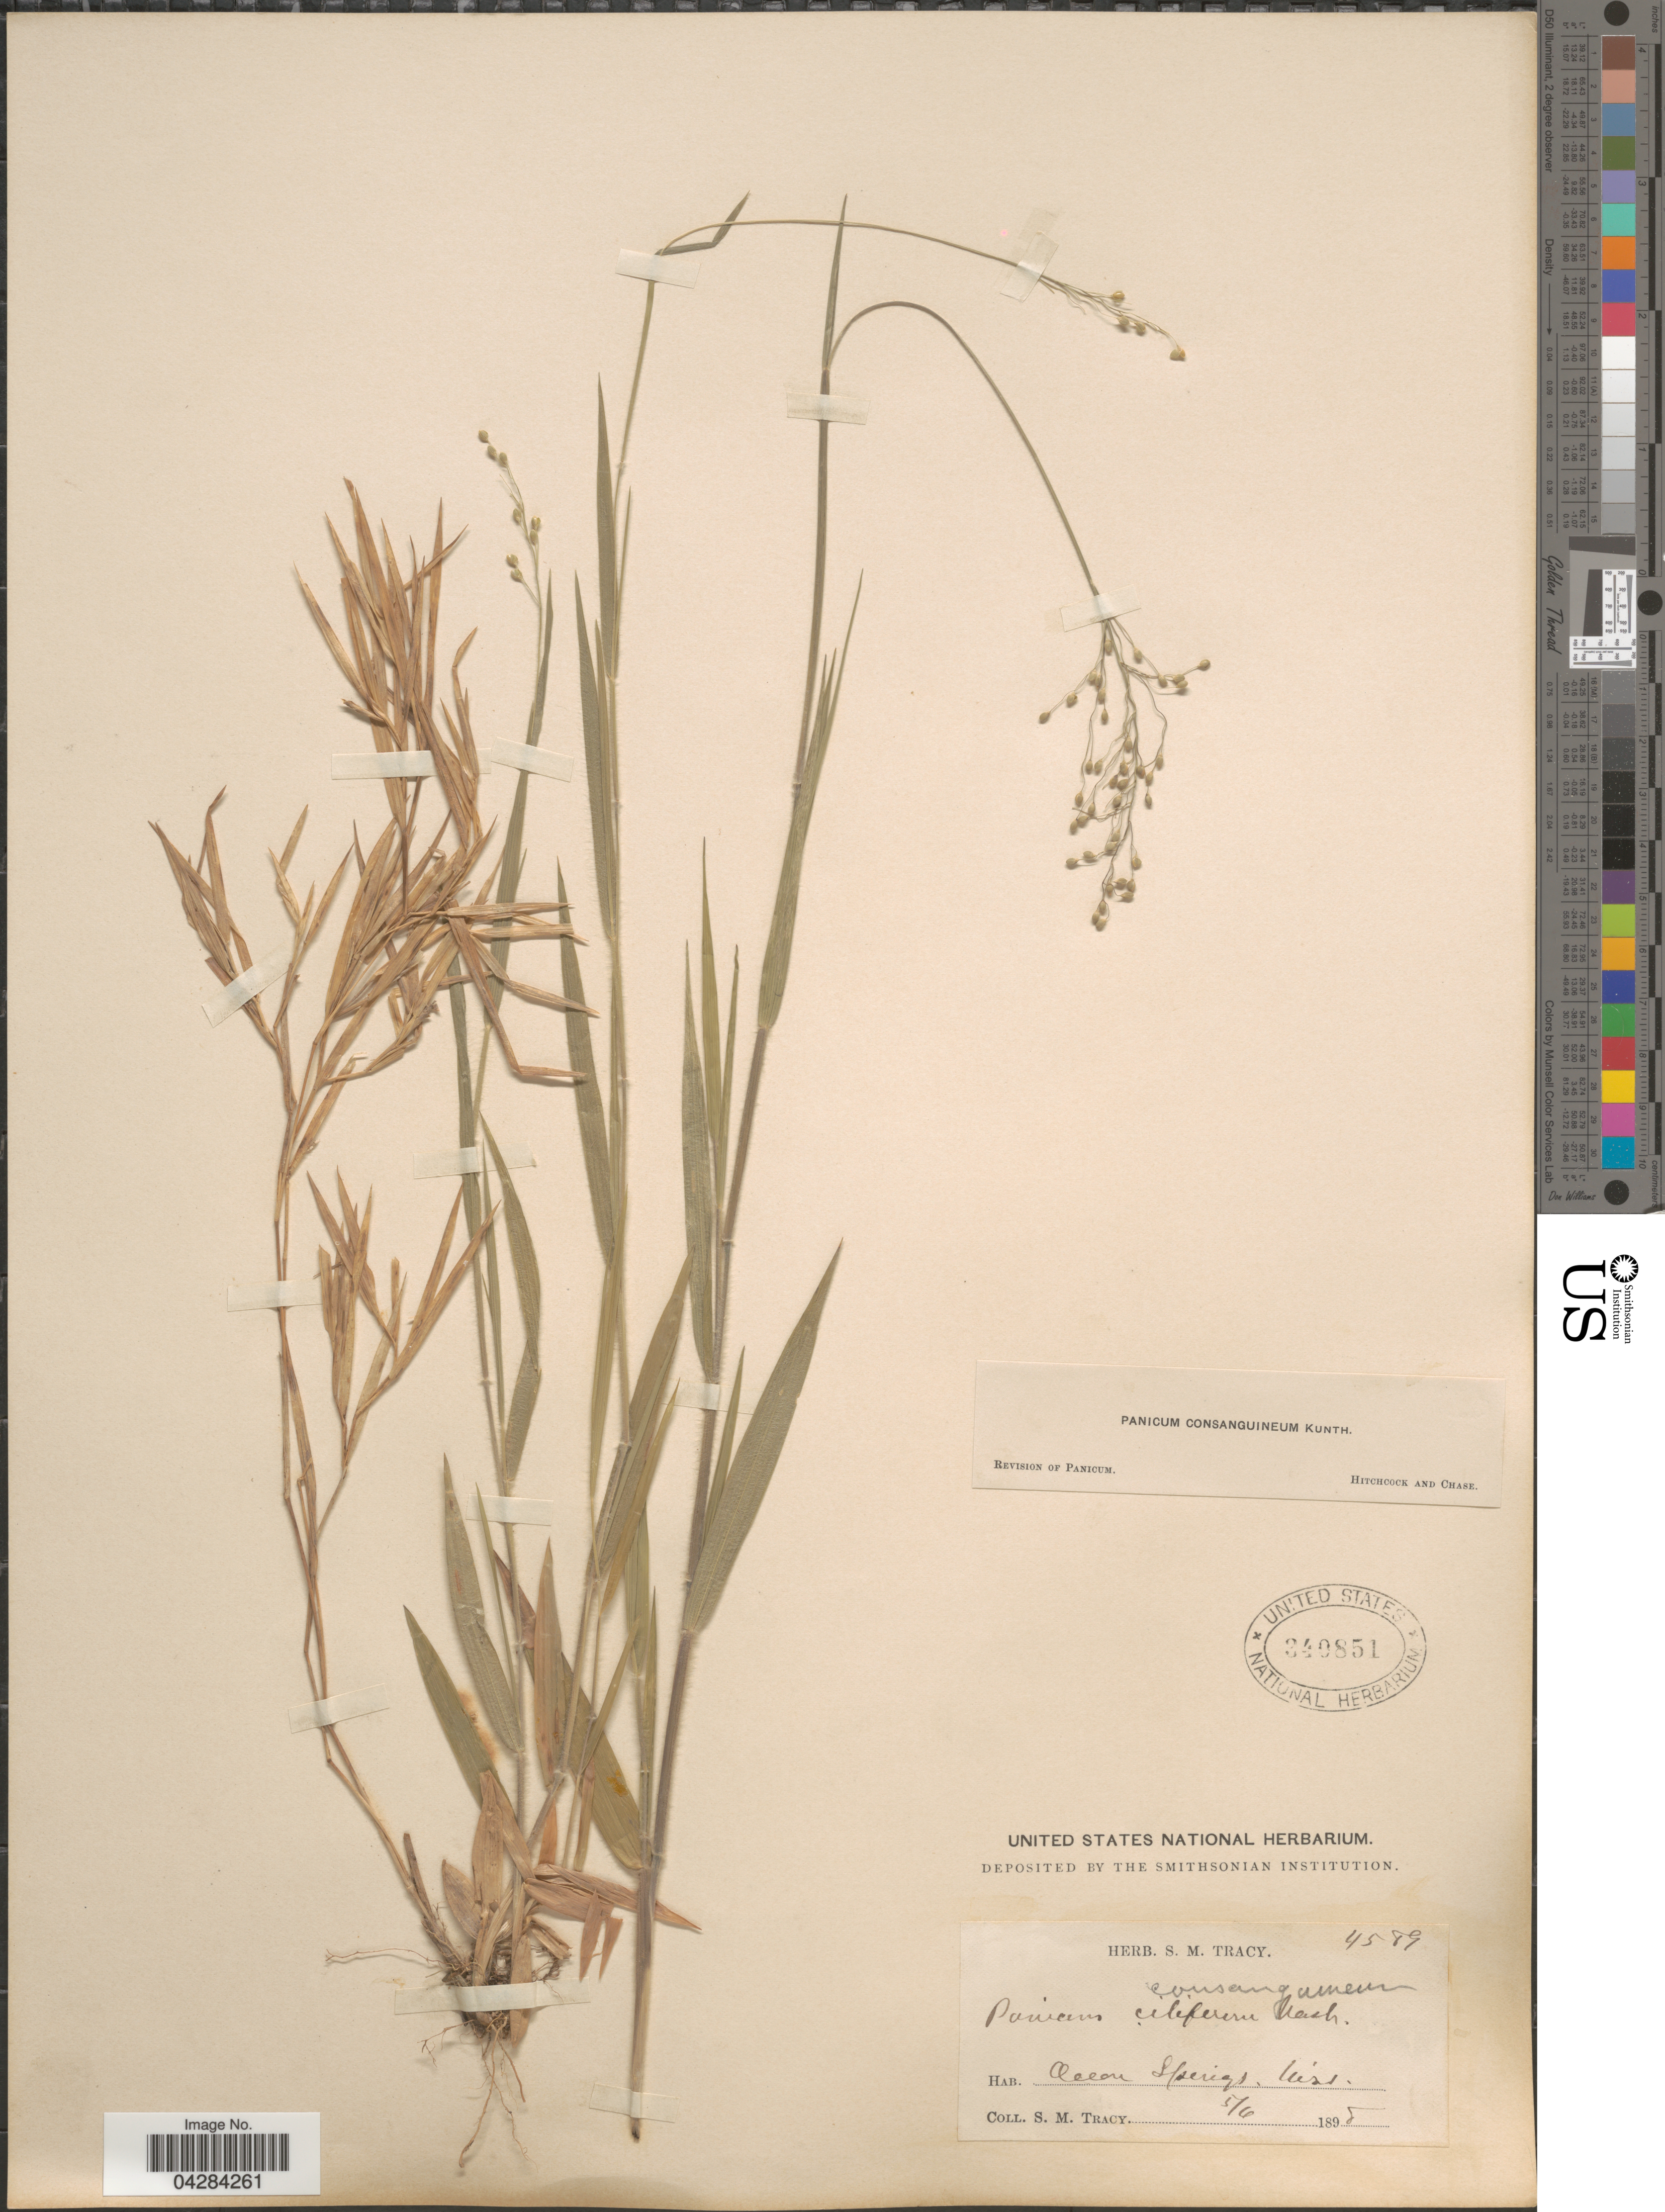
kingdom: Plantae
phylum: Tracheophyta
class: Liliopsida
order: Poales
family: Poaceae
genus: Dichanthelium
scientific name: Dichanthelium oligosanthes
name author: (Schult.) Gould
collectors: S. M. Tracy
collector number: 4589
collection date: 1898-05-06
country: United States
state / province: Mississippi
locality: Ocean Springs.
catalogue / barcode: US 340851